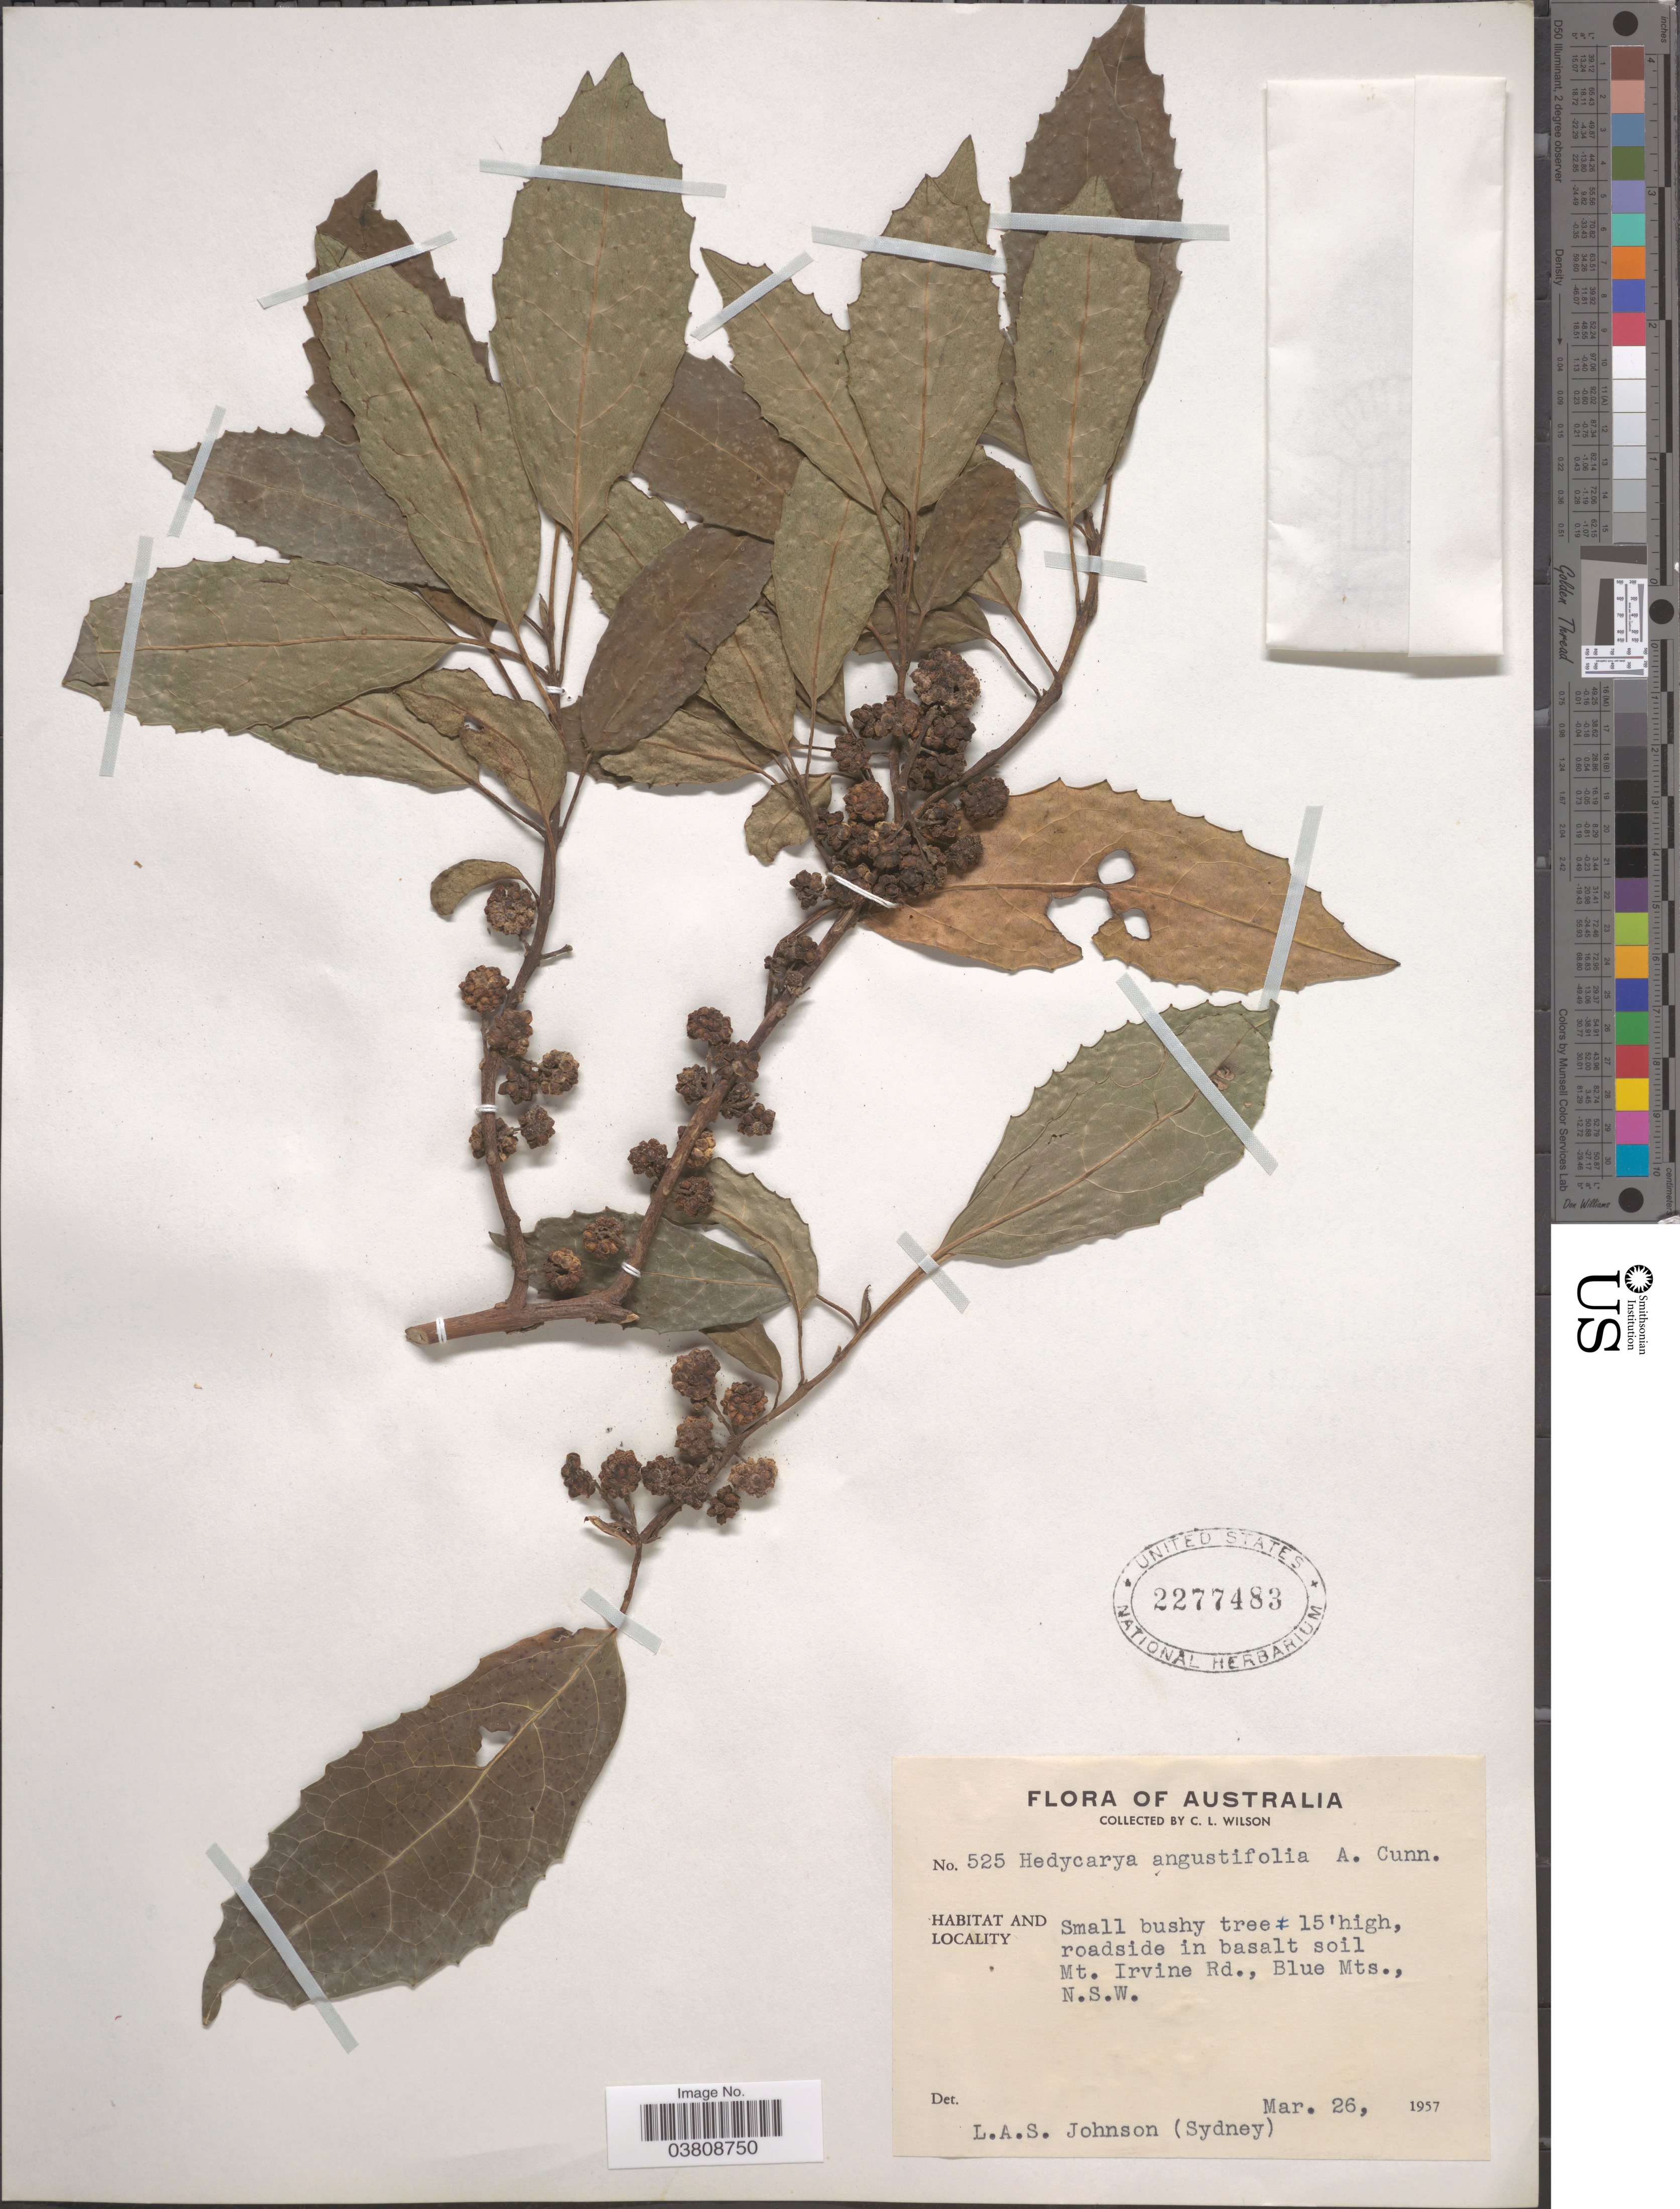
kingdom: Plantae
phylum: Tracheophyta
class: Magnoliopsida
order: Laurales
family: Monimiaceae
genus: Hedycarya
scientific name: Hedycarya angustifolia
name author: A. Cunn.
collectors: C. L. Wilson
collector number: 525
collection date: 1957-03-26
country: Australia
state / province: New South Wales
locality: Mt. Irvine Rd., Blue Mts.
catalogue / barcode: US 2277483